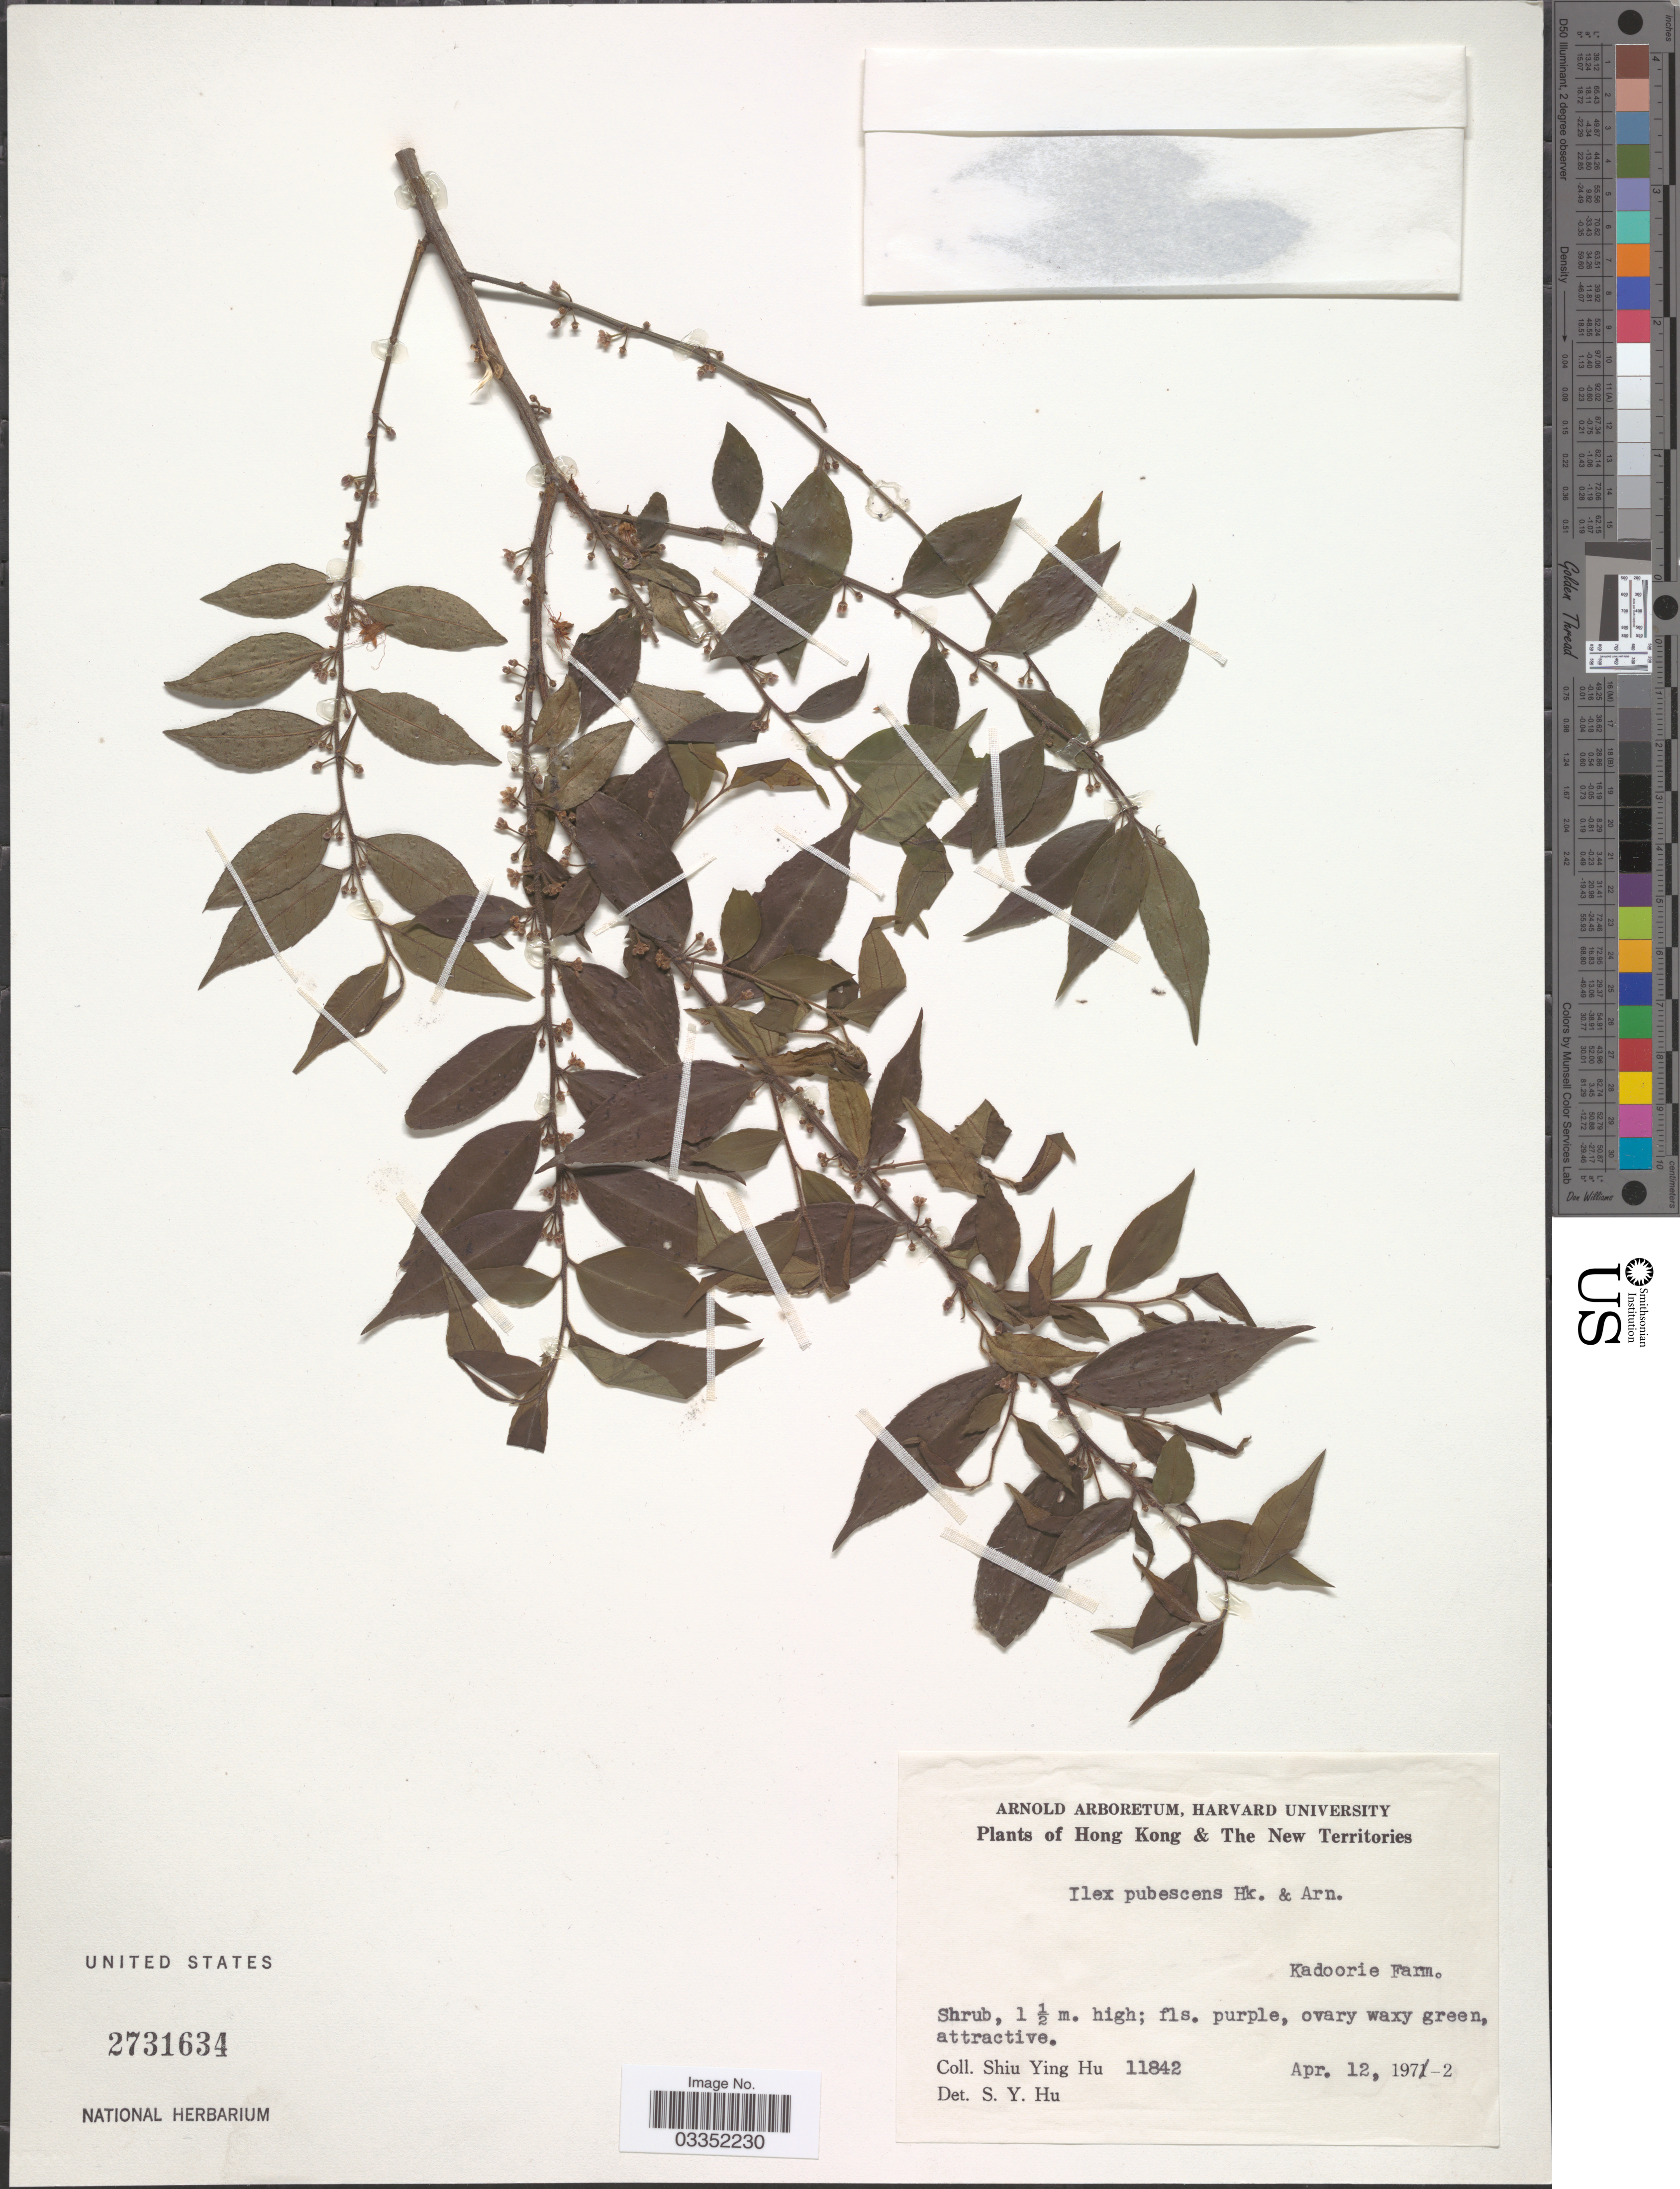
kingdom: Plantae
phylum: Tracheophyta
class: Magnoliopsida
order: Aquifoliales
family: Aquifoliaceae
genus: Ilex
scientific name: Ilex pubescens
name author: Hook. & Arn.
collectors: S. Y. Hu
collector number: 11842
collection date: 1972-04-12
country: China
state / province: Hong Kong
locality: Hong Kong & The New Territories, Kadoorie Farm.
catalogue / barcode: US 2731634